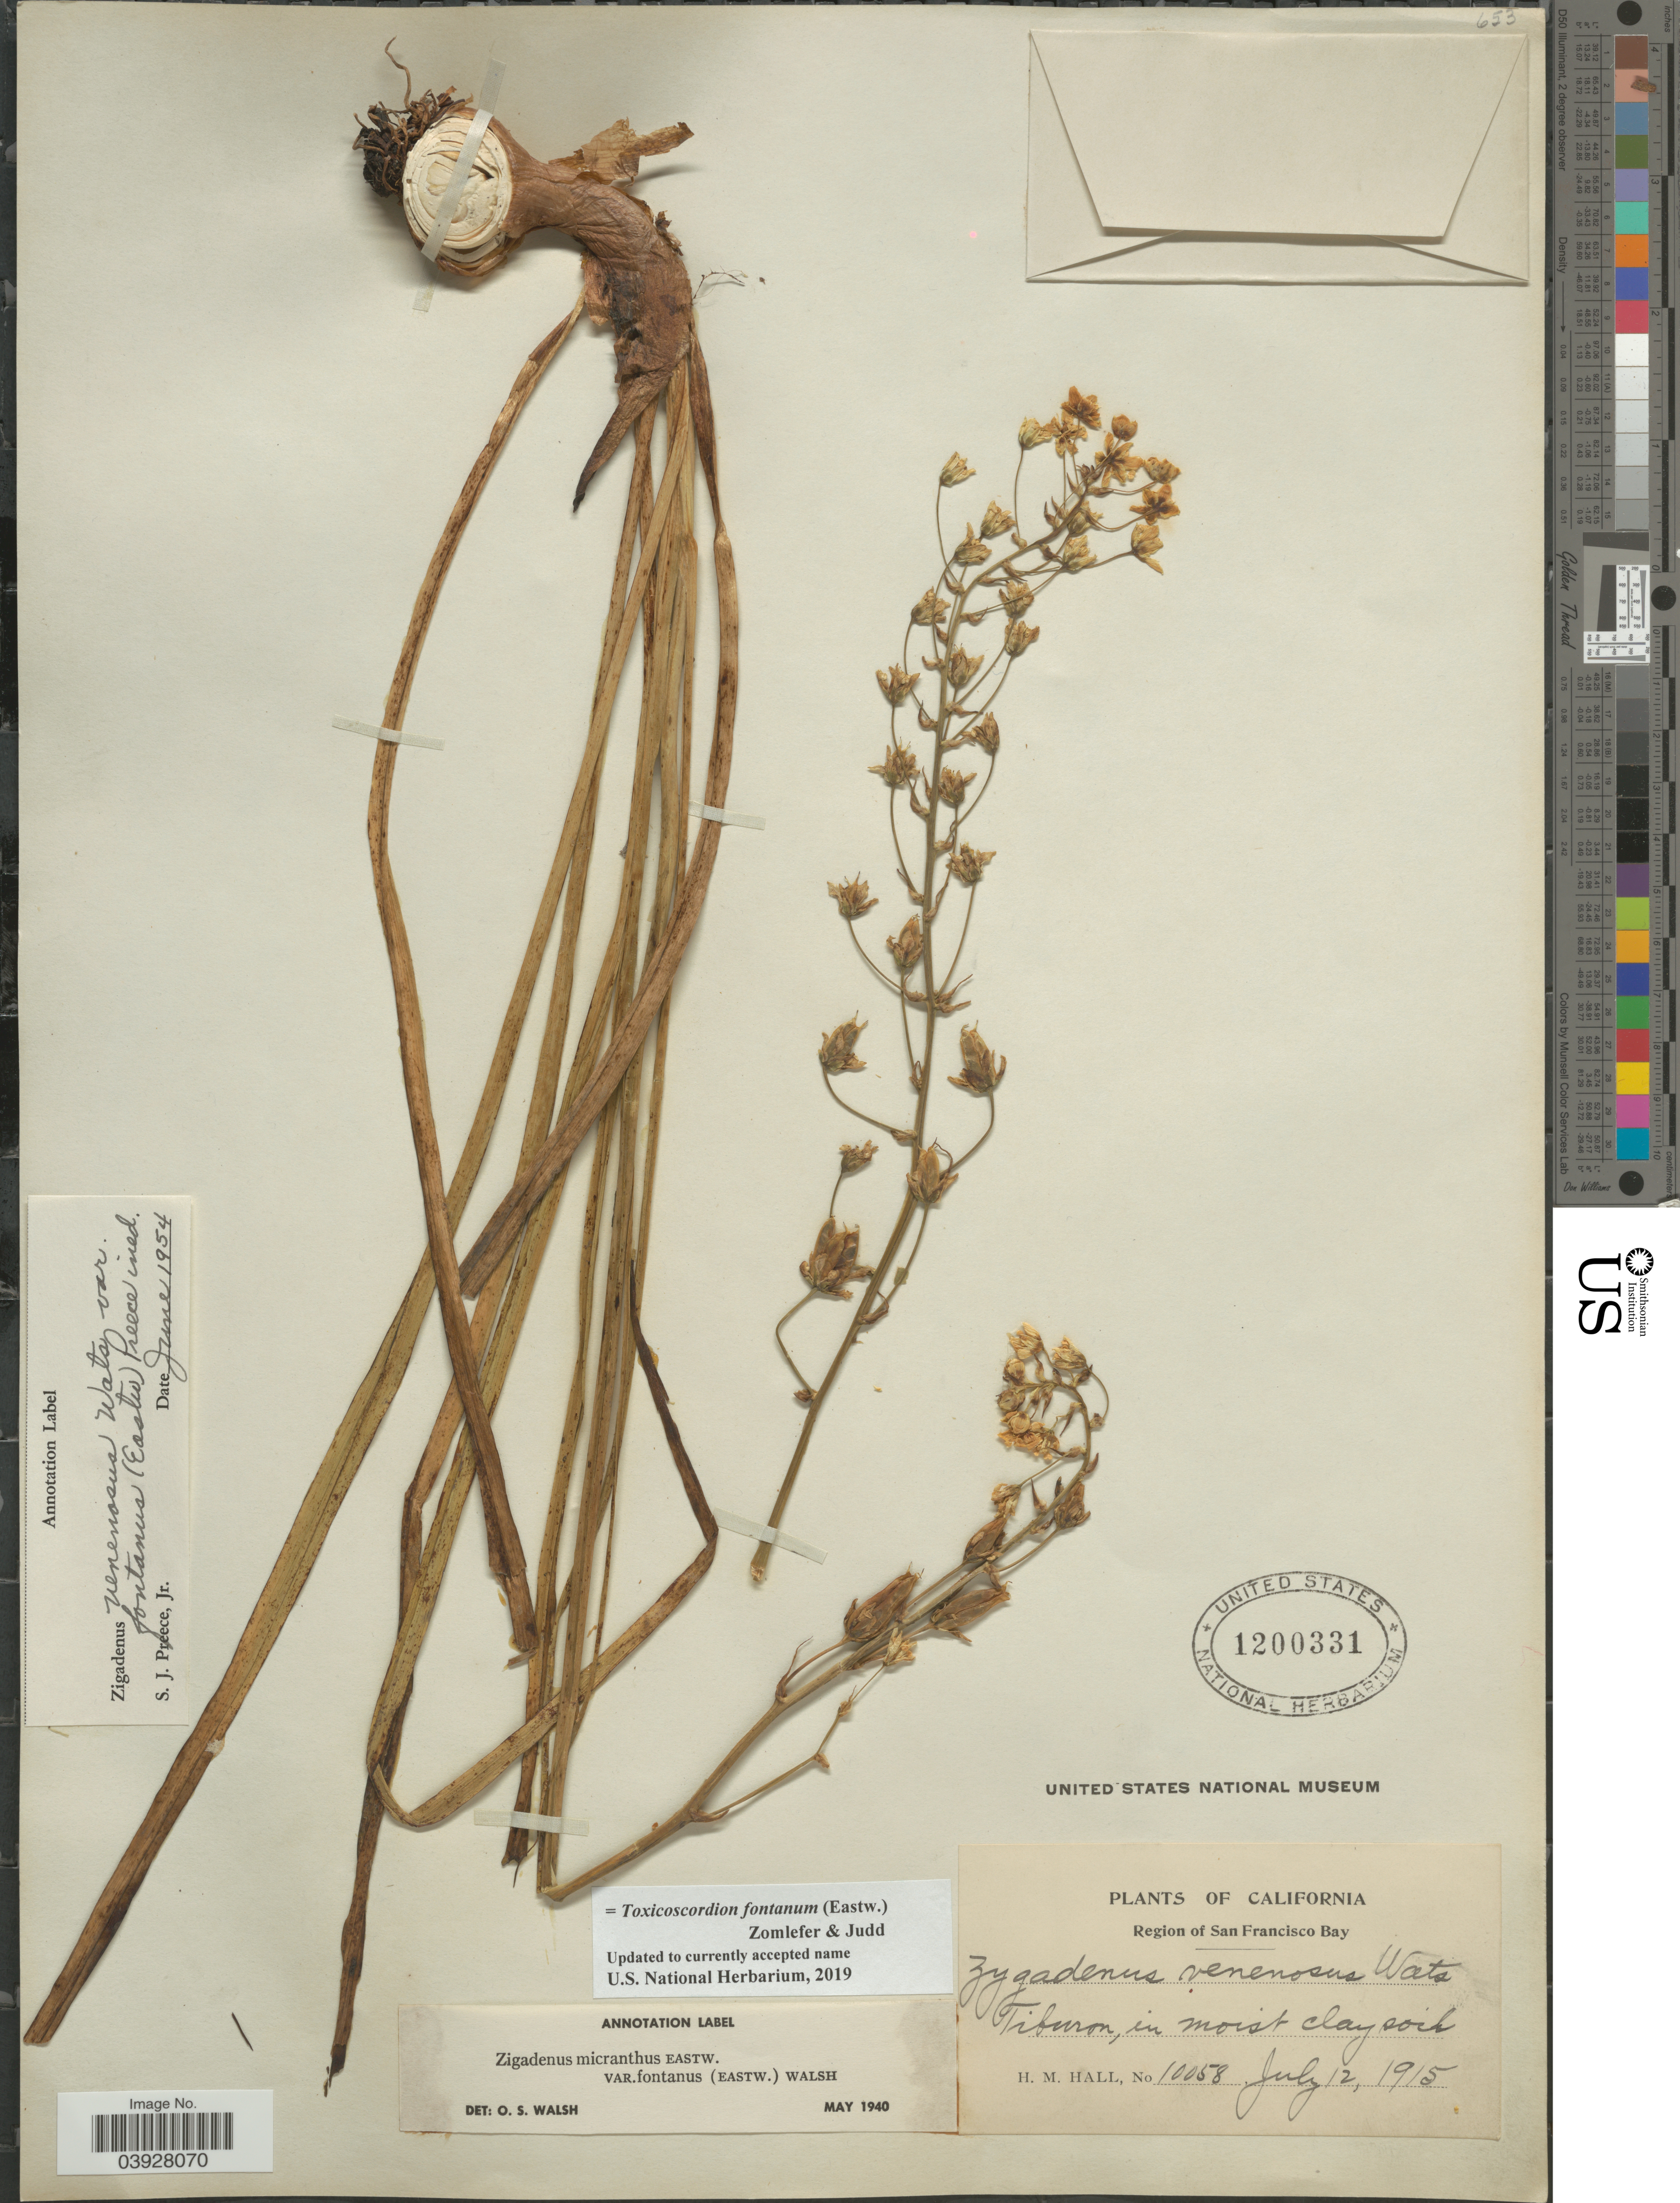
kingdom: Plantae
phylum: Tracheophyta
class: Liliopsida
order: Liliales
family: Melanthiaceae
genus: Toxicoscordion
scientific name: Toxicoscordion fontanum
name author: (Eastw.) Zomlefer & Judd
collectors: H. M. Hall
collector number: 10058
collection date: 1915-07-12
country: United States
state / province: California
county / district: San Francisco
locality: Region of San Francisco Bay. Tiburon.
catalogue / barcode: US 1200331